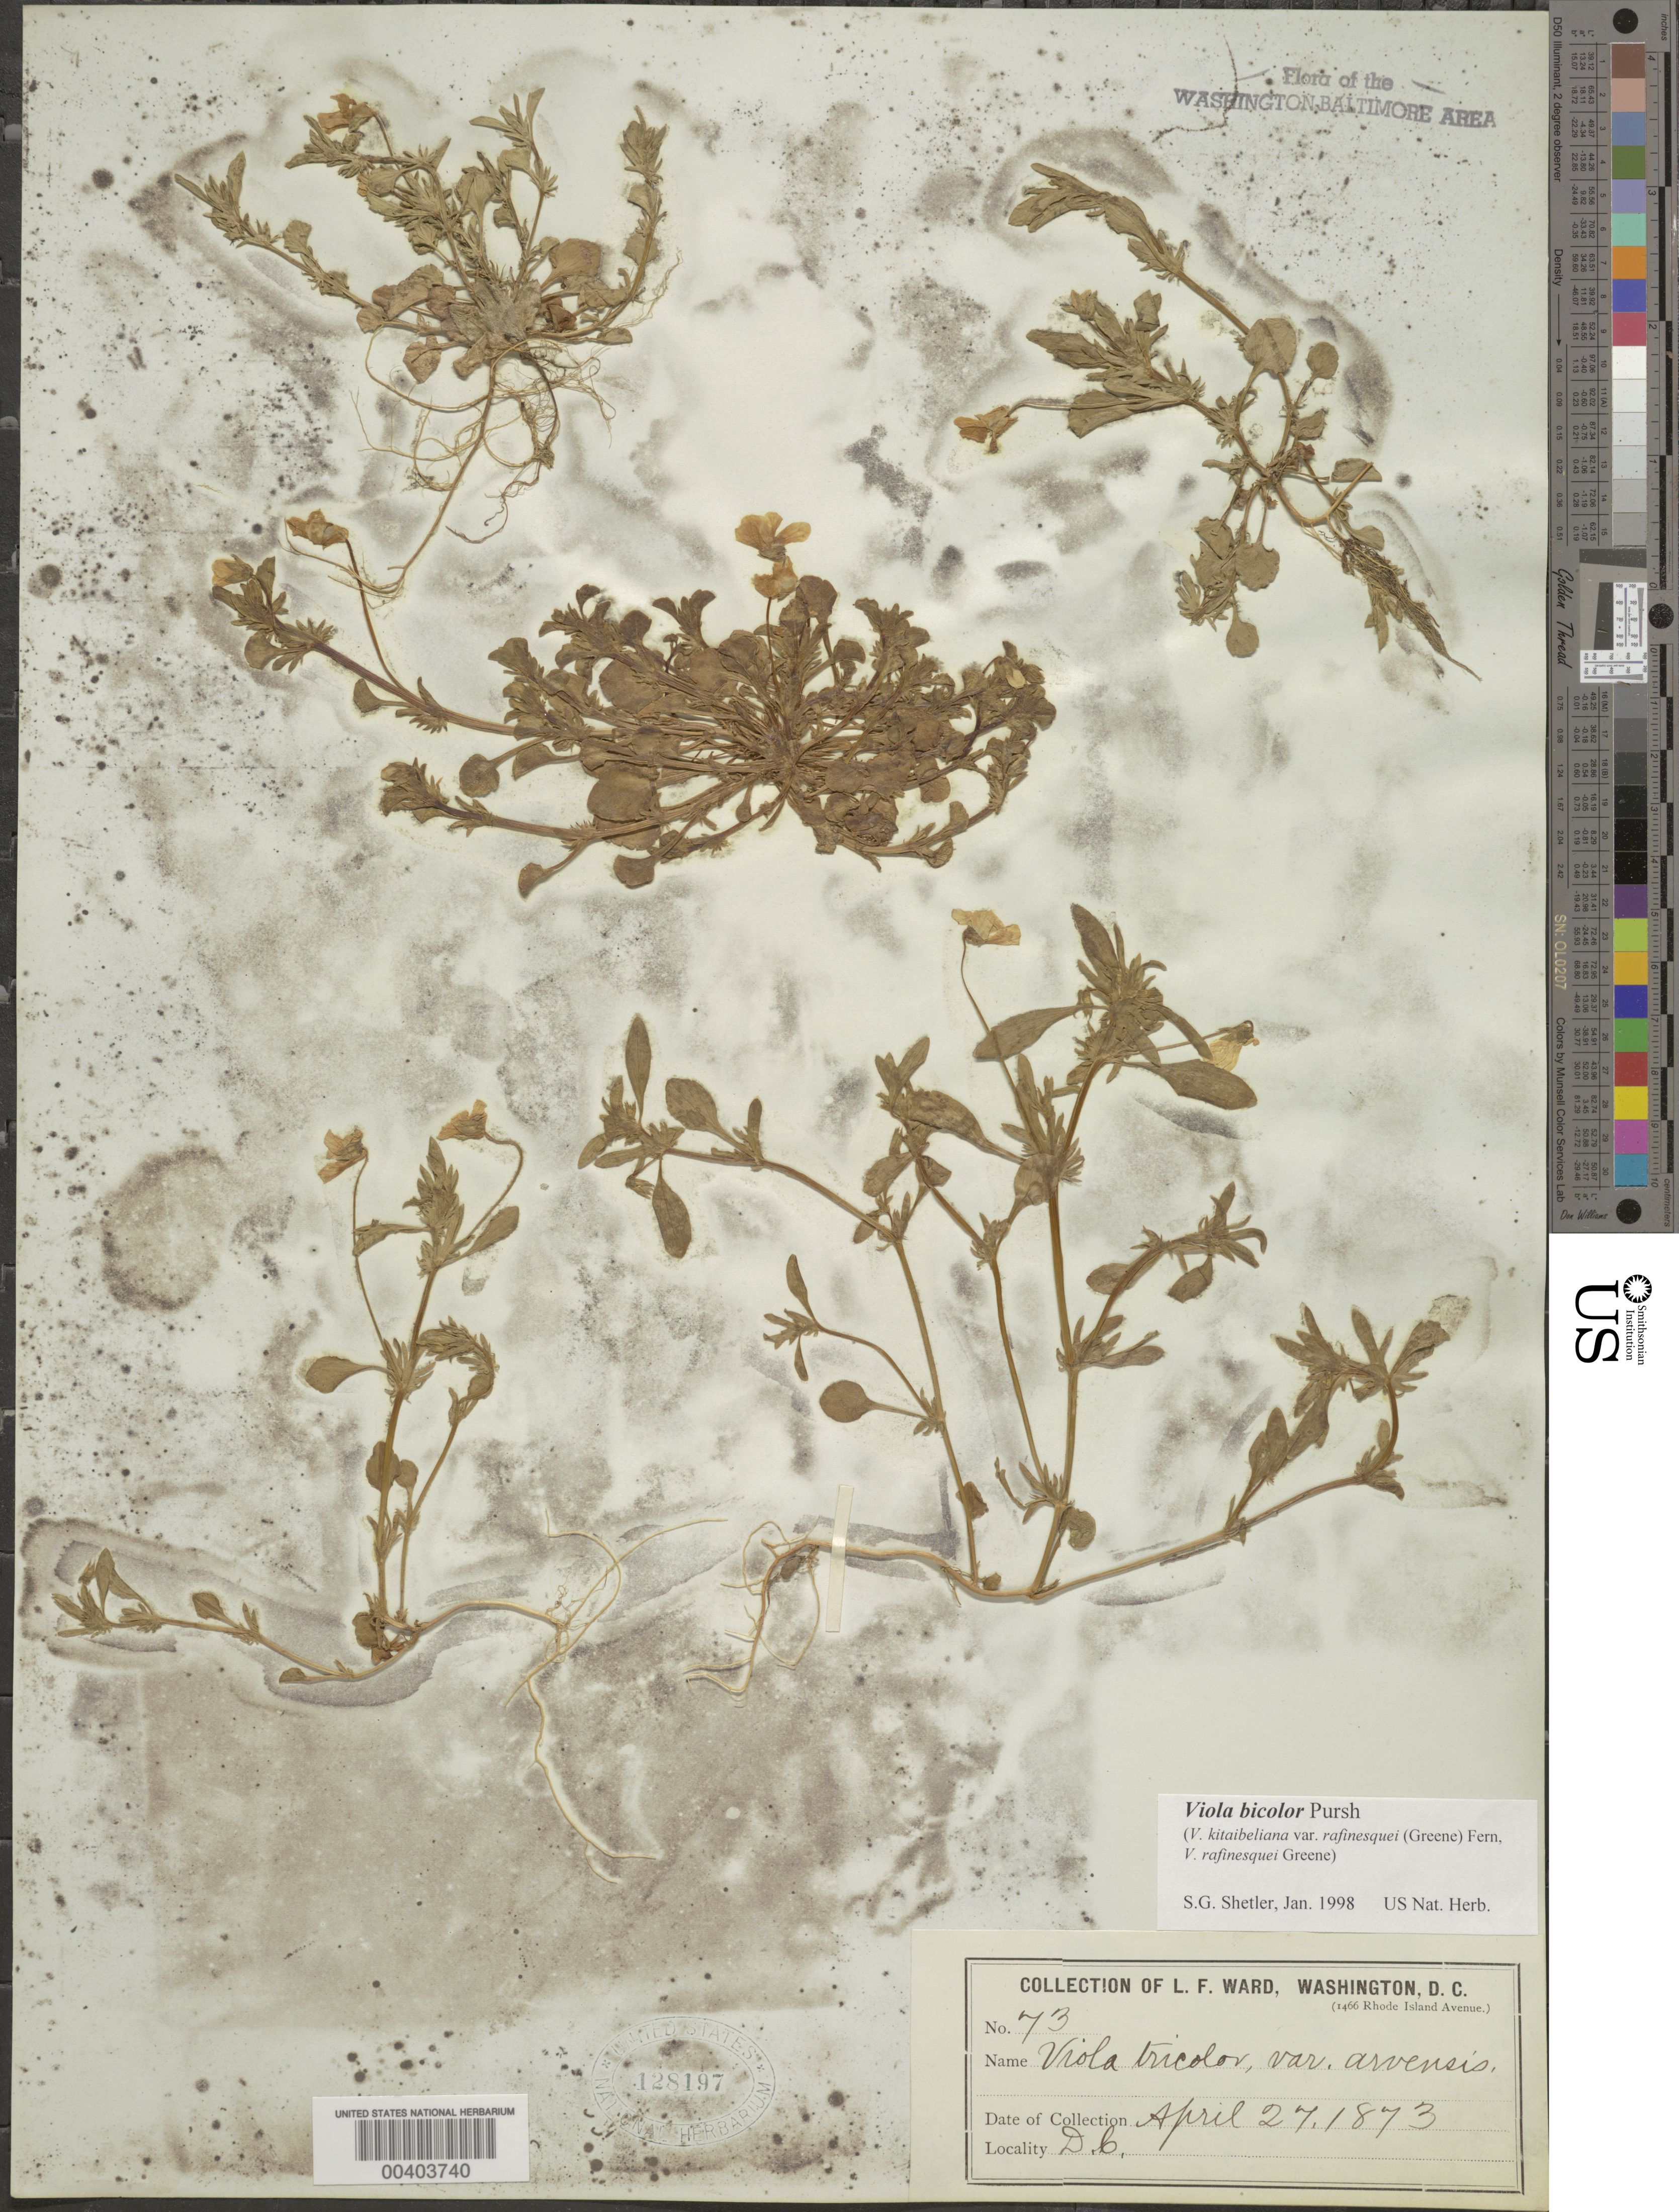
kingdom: Plantae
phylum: Tracheophyta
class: Magnoliopsida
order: Malpighiales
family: Violaceae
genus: Viola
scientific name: Viola bicolor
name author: Pursh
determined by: Shetler, Stanwyn G., (US), NMNH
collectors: L. F. Ward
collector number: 73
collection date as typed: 27 Apr 1873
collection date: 1873-04-27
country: United States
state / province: District of Columbia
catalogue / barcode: US 128197